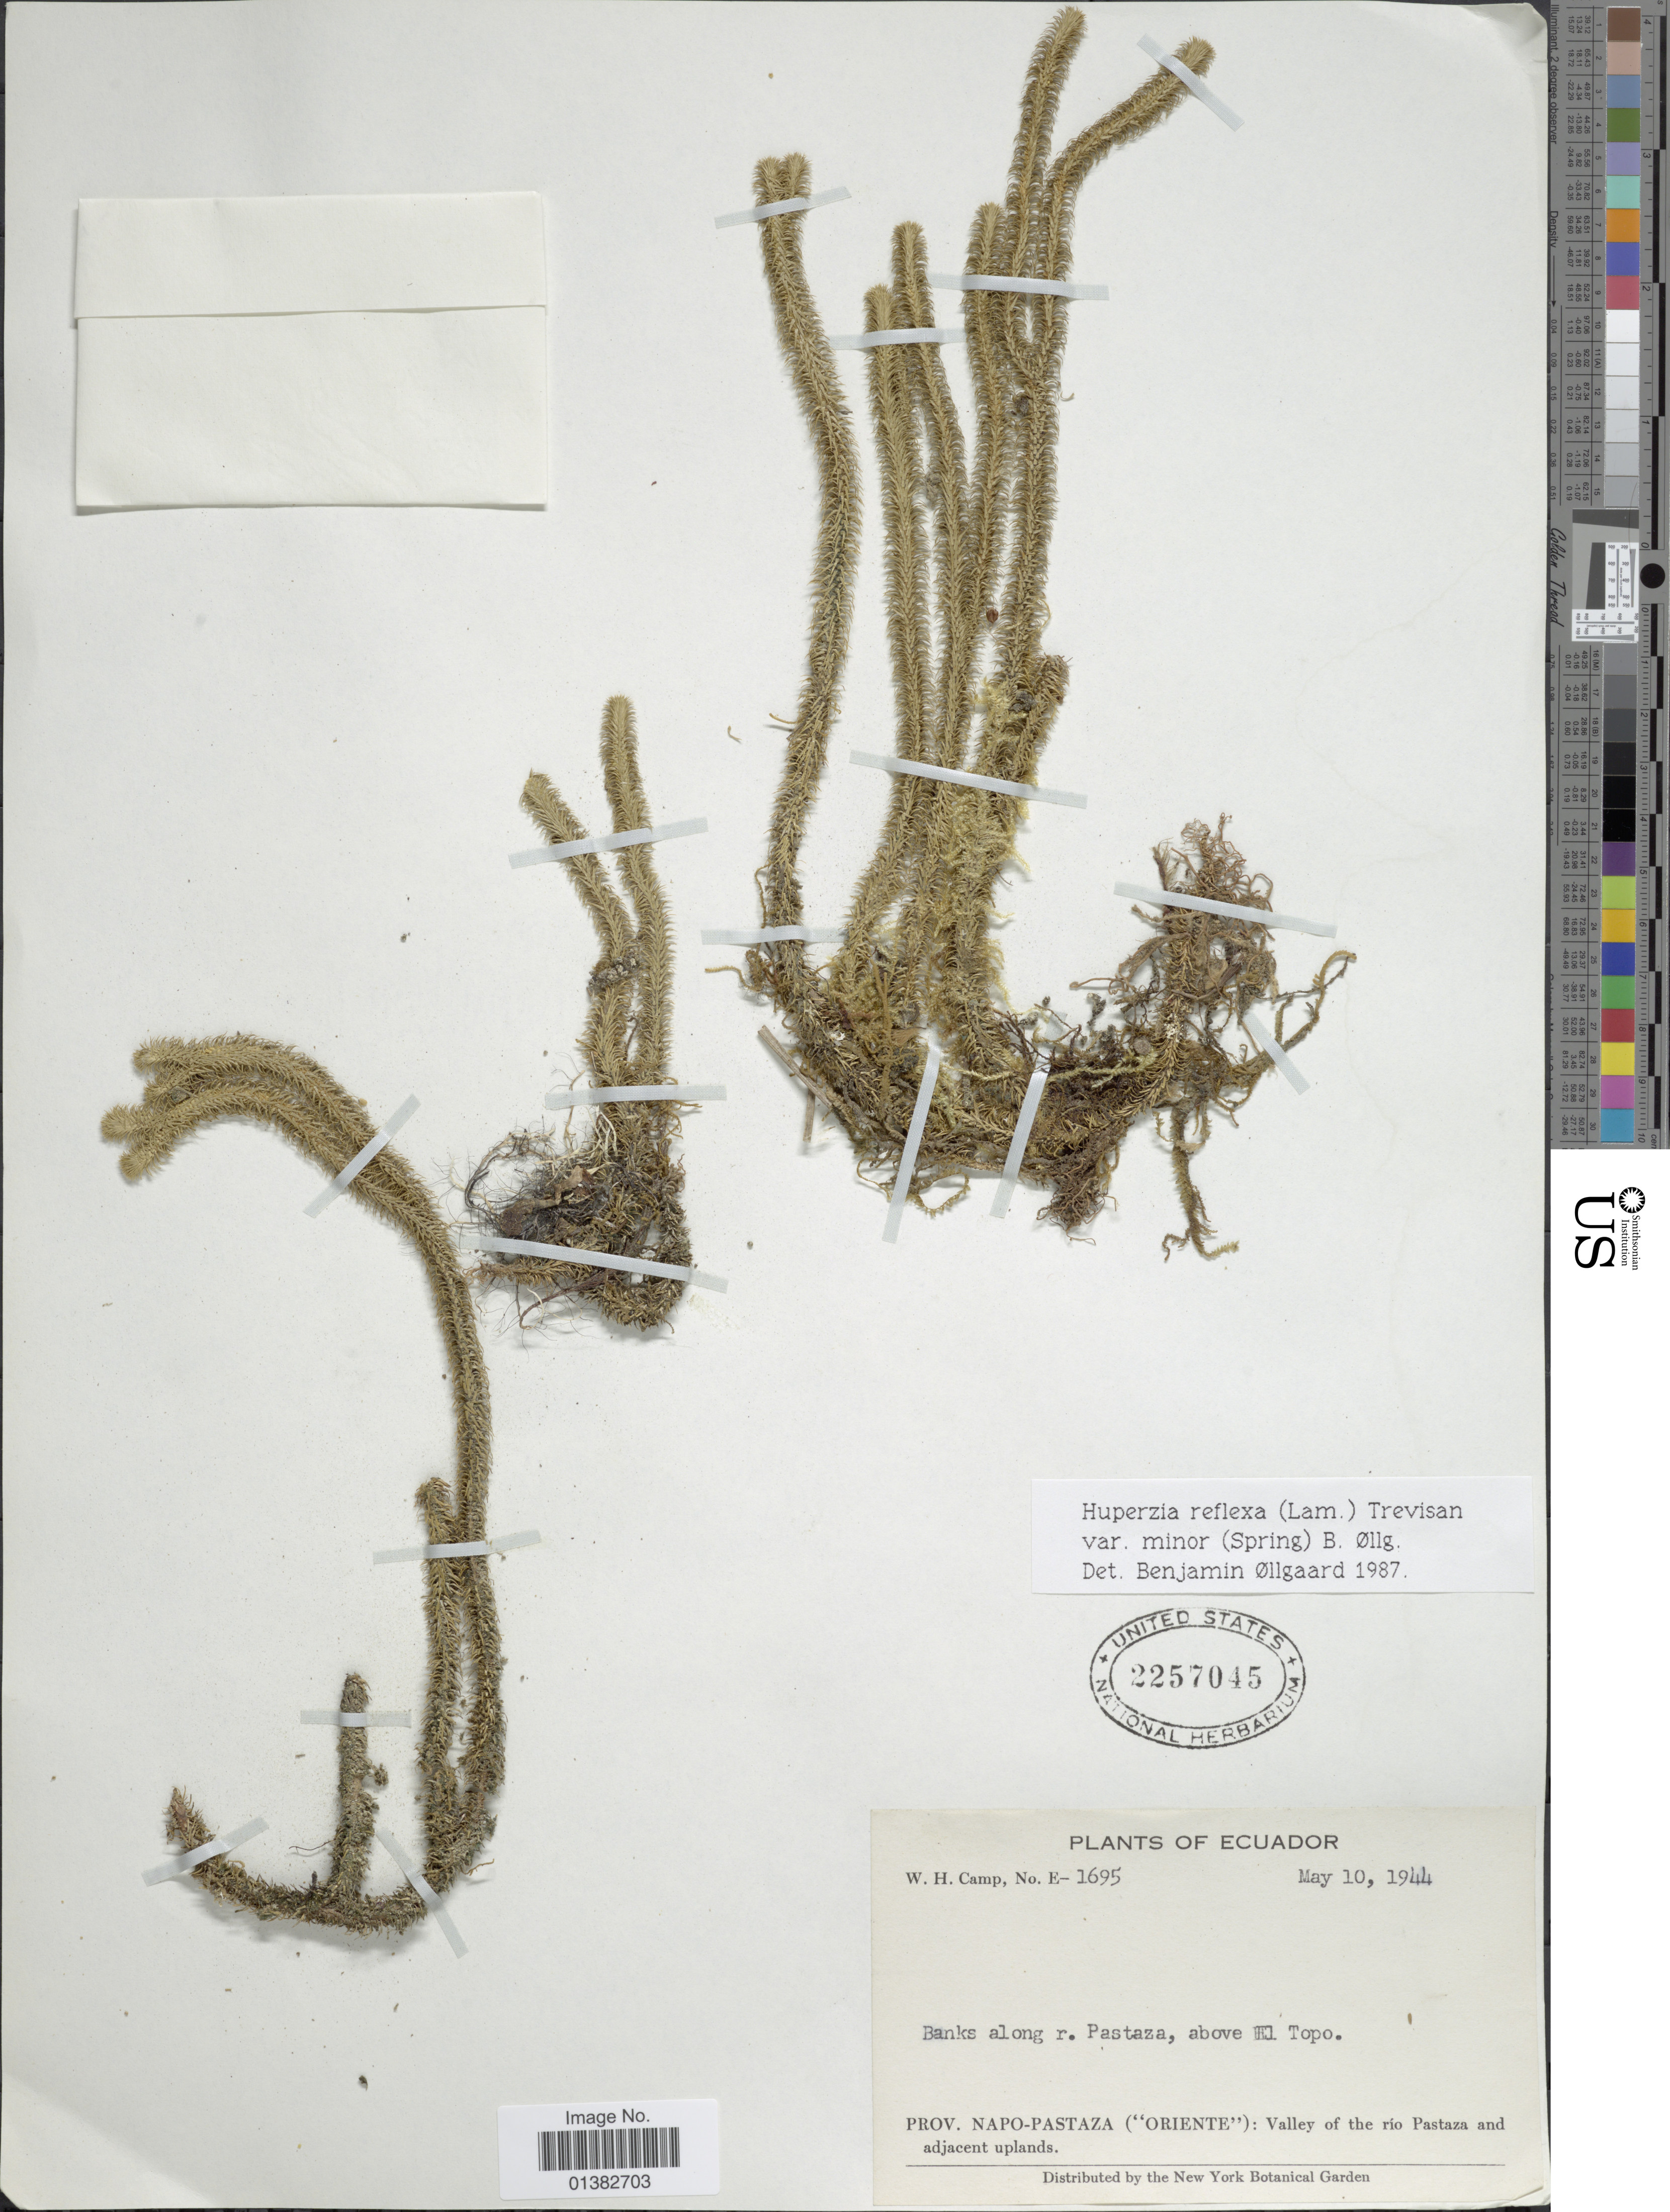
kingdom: Plantae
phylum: Tracheophyta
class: Lycopodiopsida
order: Lycopodiales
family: Lycopodiaceae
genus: Phlegmariurus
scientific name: Phlegmariurus reflexus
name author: (Lam.) B. Øllg.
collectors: W. H. Camp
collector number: E-1695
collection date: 1944-05-10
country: Ecuador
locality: Prov. Napo-Pastaza ("Oriente"): Valley of the río Pastaza and adjacent uplands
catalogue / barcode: US 2257045